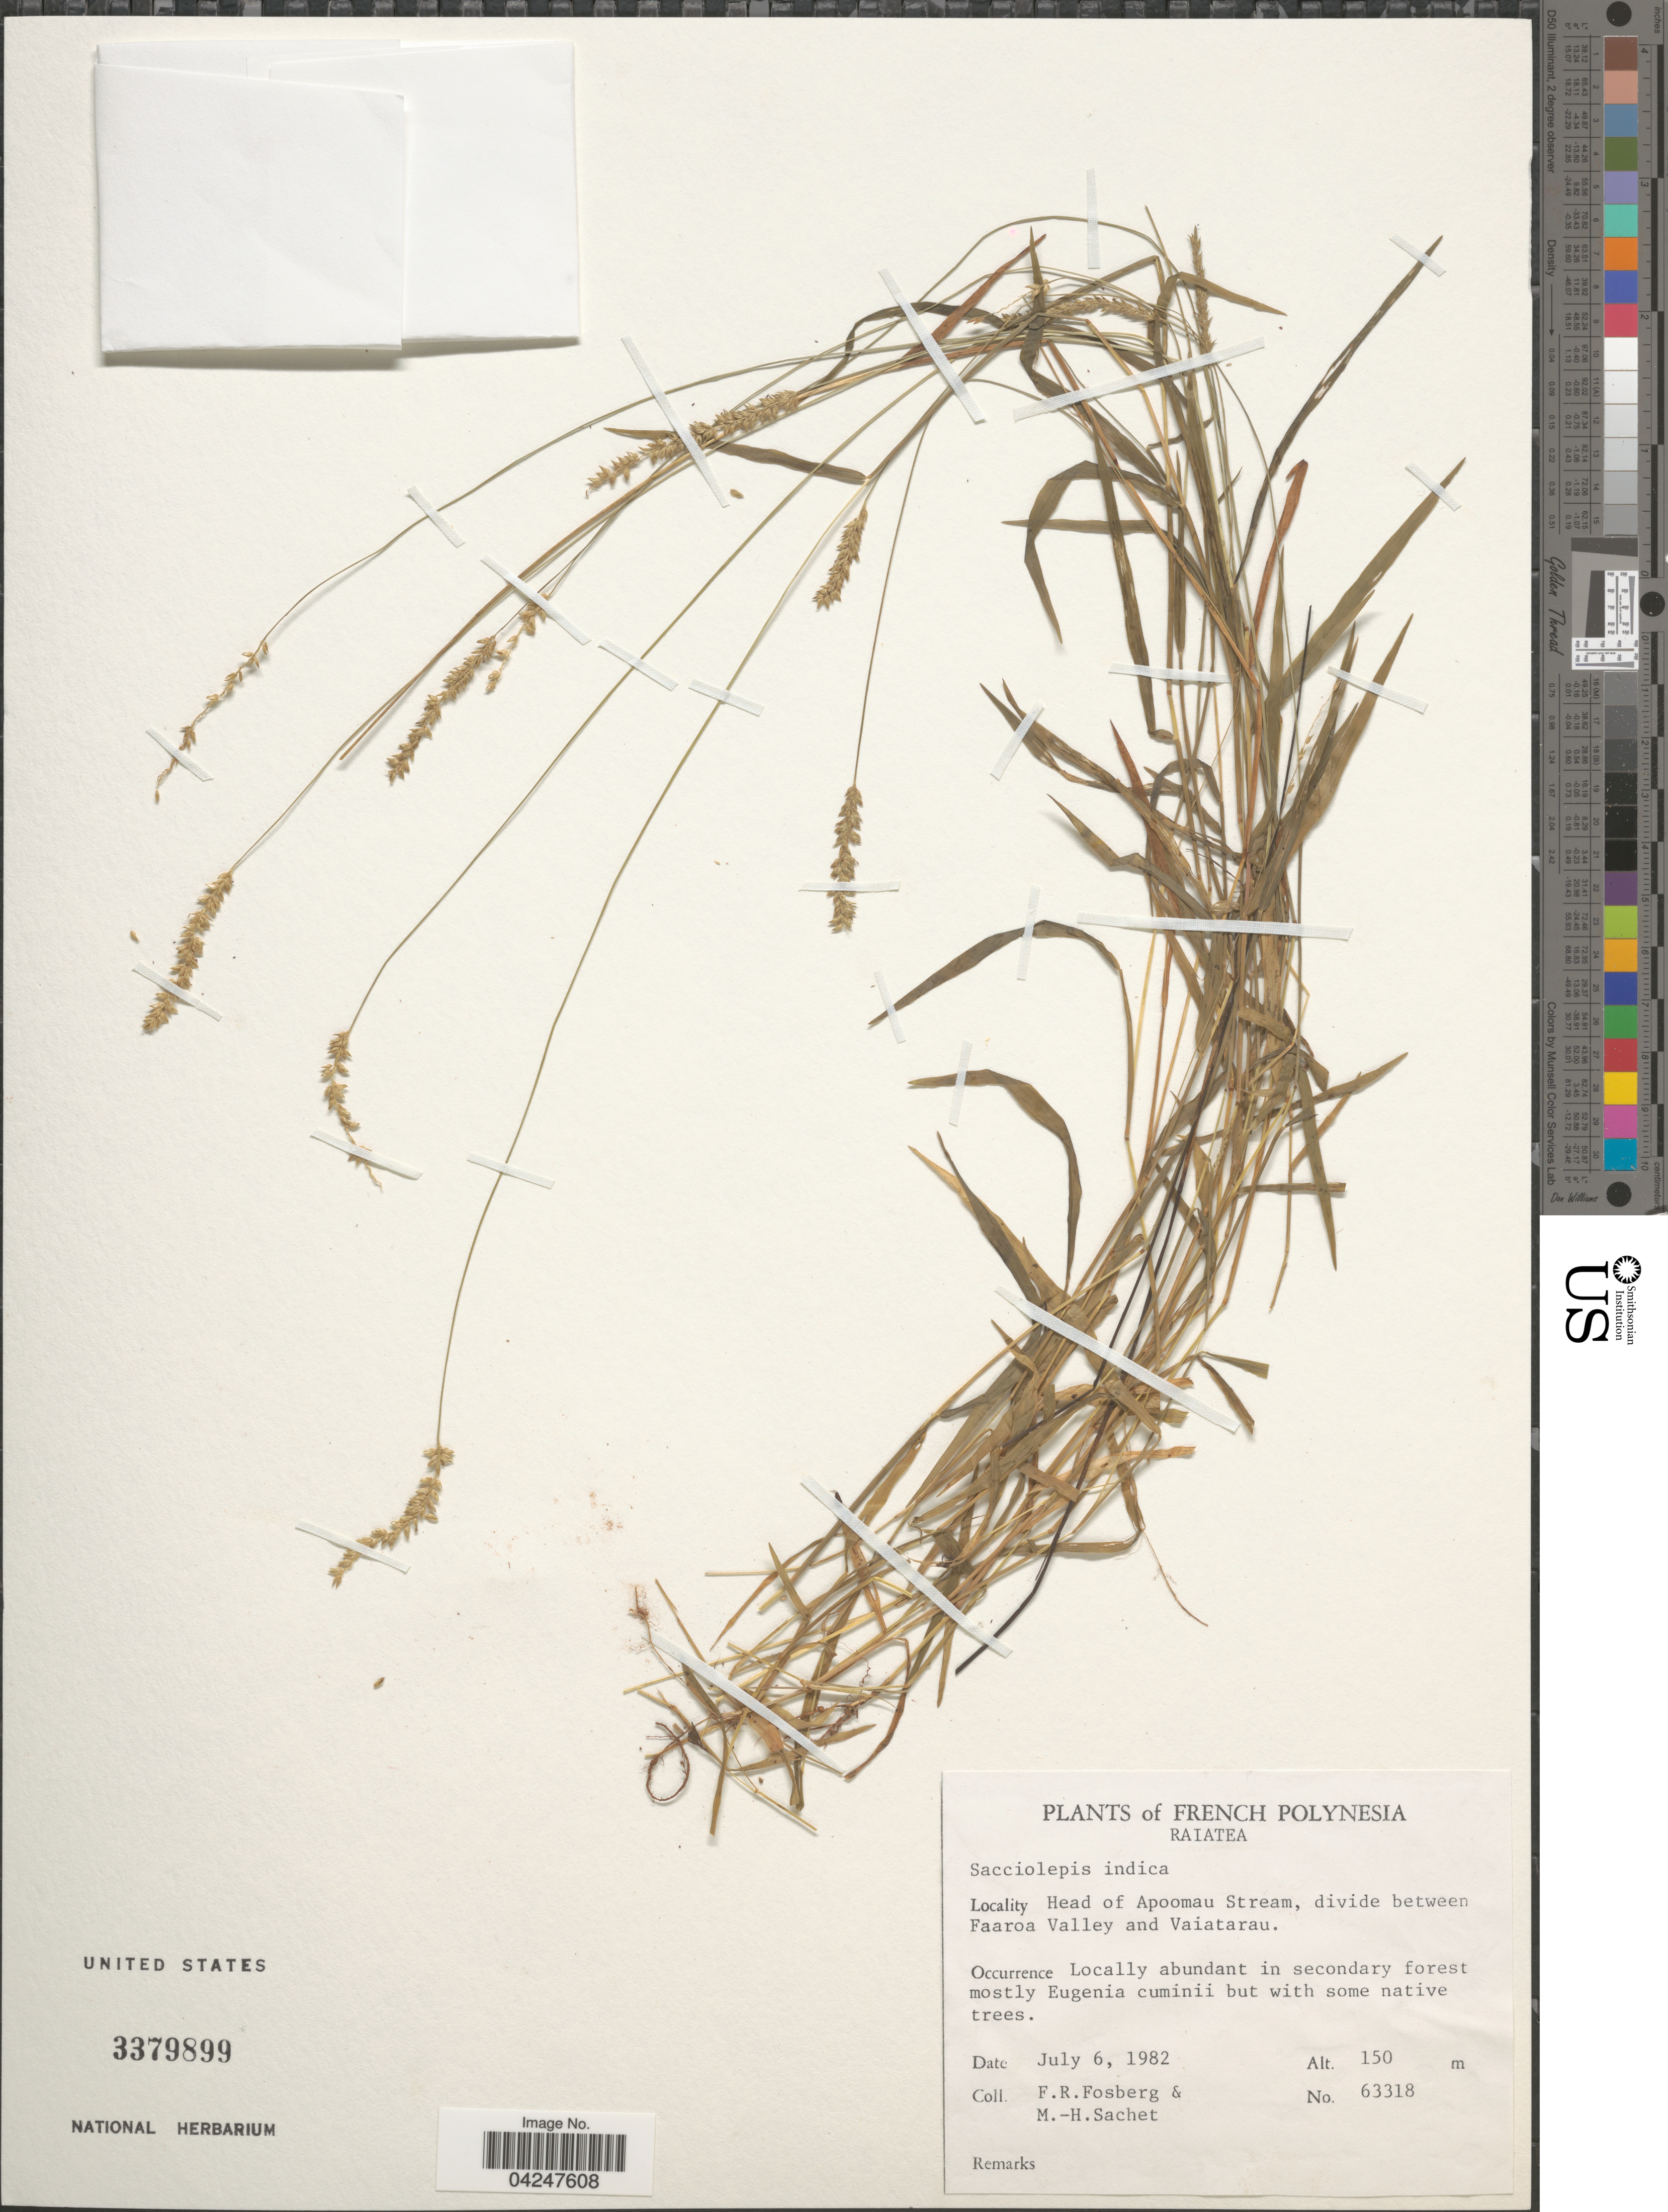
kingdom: Plantae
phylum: Tracheophyta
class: Liliopsida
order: Poales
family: Poaceae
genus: Sacciolepis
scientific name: Sacciolepis indica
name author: (L.) Chase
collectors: F. R. Fosberg & M.-H. Sachet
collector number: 63318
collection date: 1982-07-06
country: French Polynesia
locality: Raiatea. Head of Apoomau Stream, divide between Faaroa Valley and Vaiatarau.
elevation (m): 150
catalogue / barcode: US 3379899